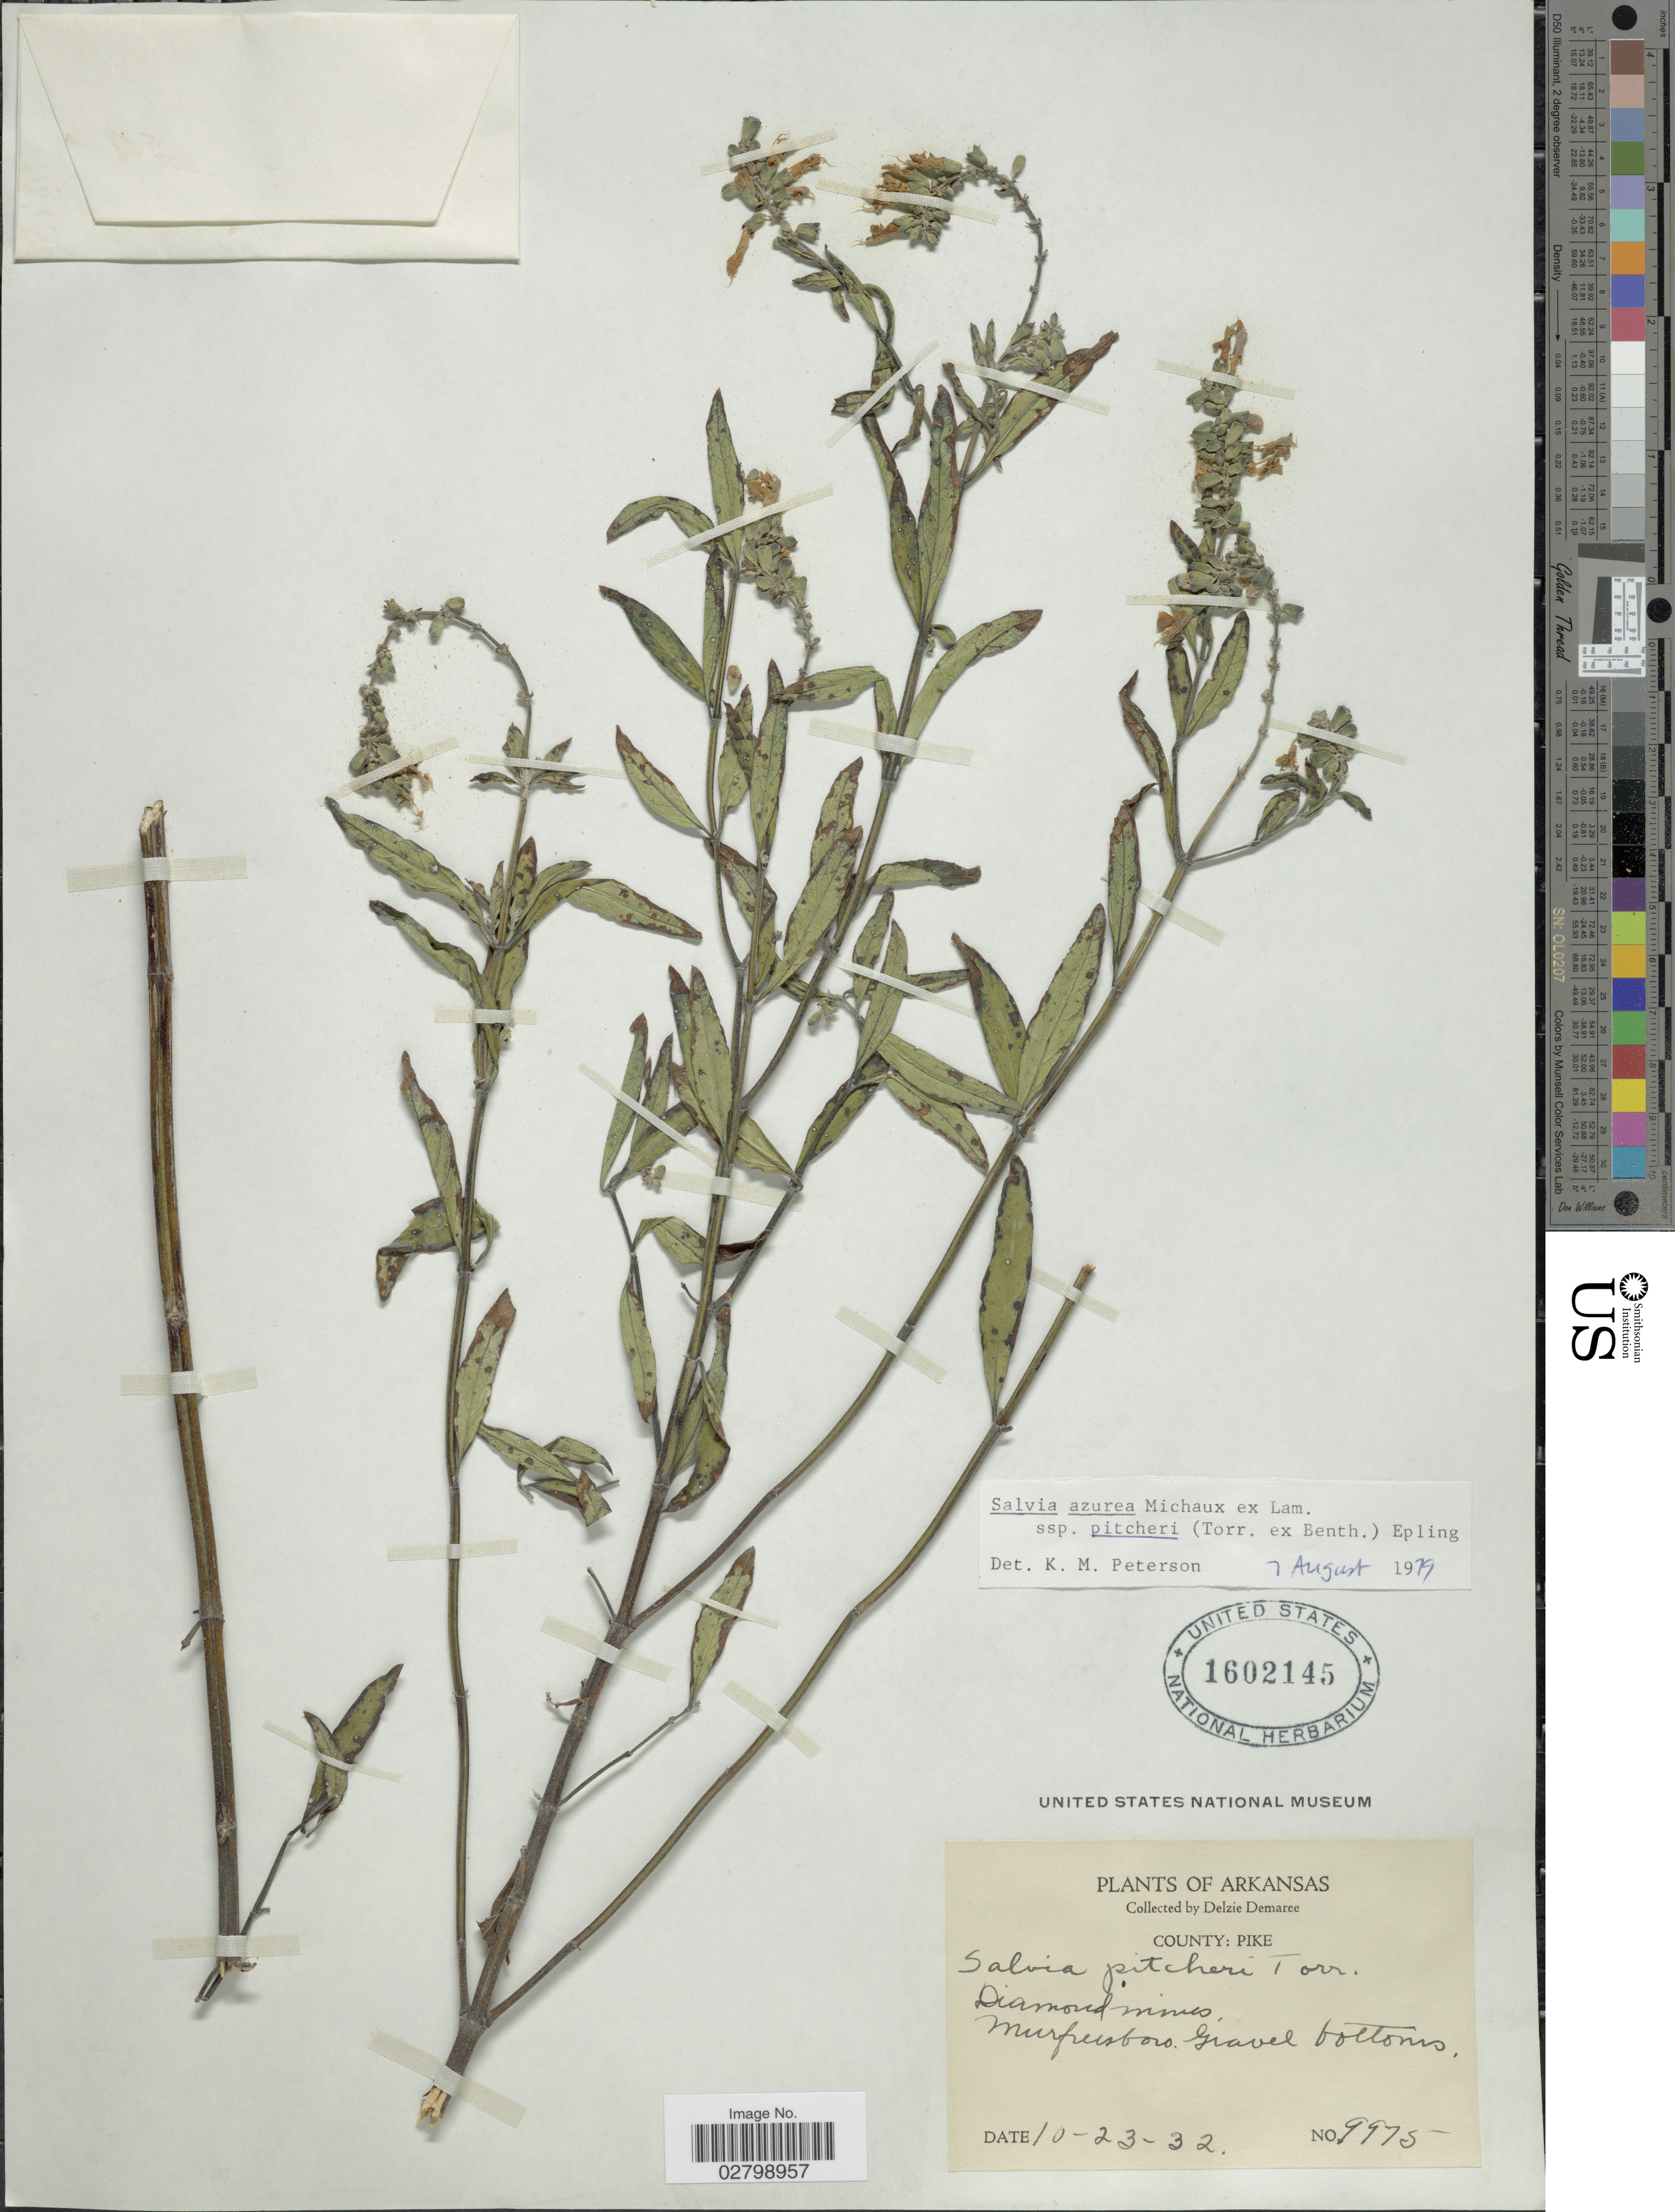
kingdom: Plantae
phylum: Tracheophyta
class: Magnoliopsida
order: Lamiales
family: Lamiaceae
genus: Salvia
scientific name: Salvia azurea subsp. pitcheri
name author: Michx. ex Lam.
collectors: D. Demaree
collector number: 9975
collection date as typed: Transcribed d/m/y: 23/10/32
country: United States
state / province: Arkansas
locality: County: Pike. Diamond mines. Murfreesboro. Gravel bottoms.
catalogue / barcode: US 1602145